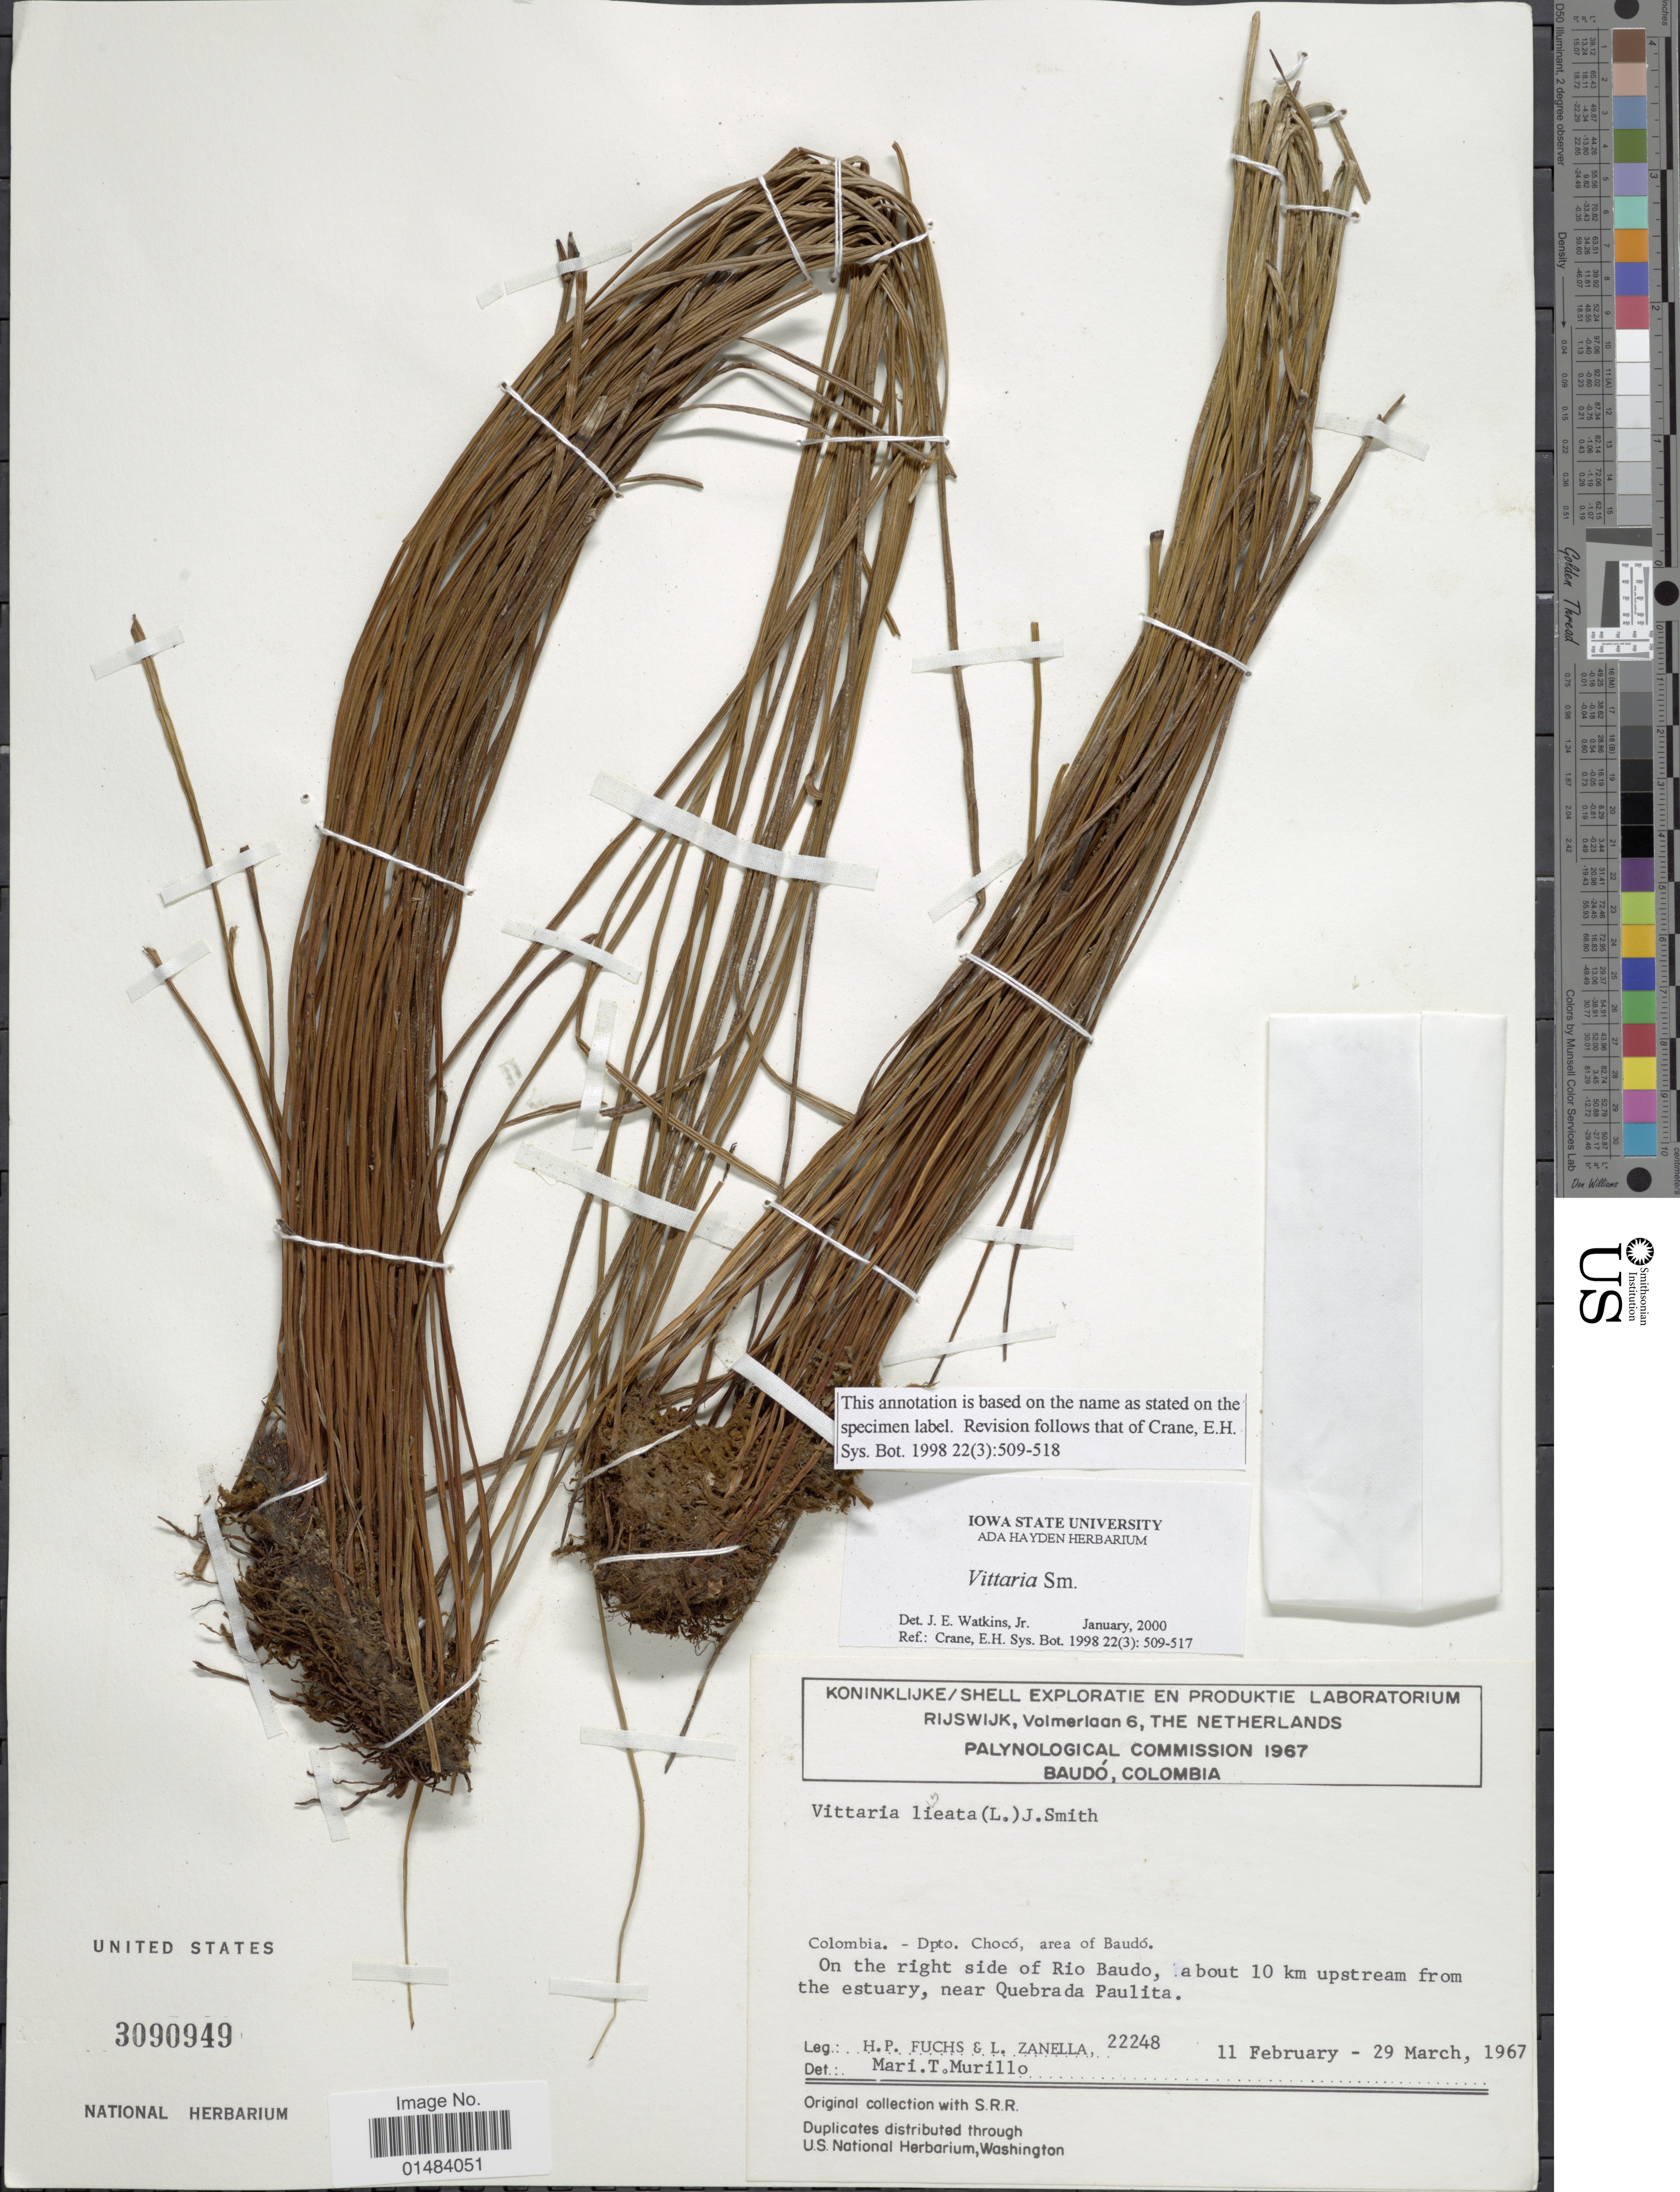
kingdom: Plantae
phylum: Tracheophyta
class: Polypodiopsida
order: Polypodiales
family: Pteridaceae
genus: Vittaria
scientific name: Vittaria lineata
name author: (L.) Sm.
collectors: H. P. Fuchs & L. Zanella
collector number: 22248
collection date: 1967-02-11/1967-03-29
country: Colombia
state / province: Chocó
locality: Colombia, Dpto. Choco, area of Baudo, on the right side of Rio Baudo, about 10 km upstream from the estuary, near Quebrada Paulita.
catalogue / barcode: US 3090949